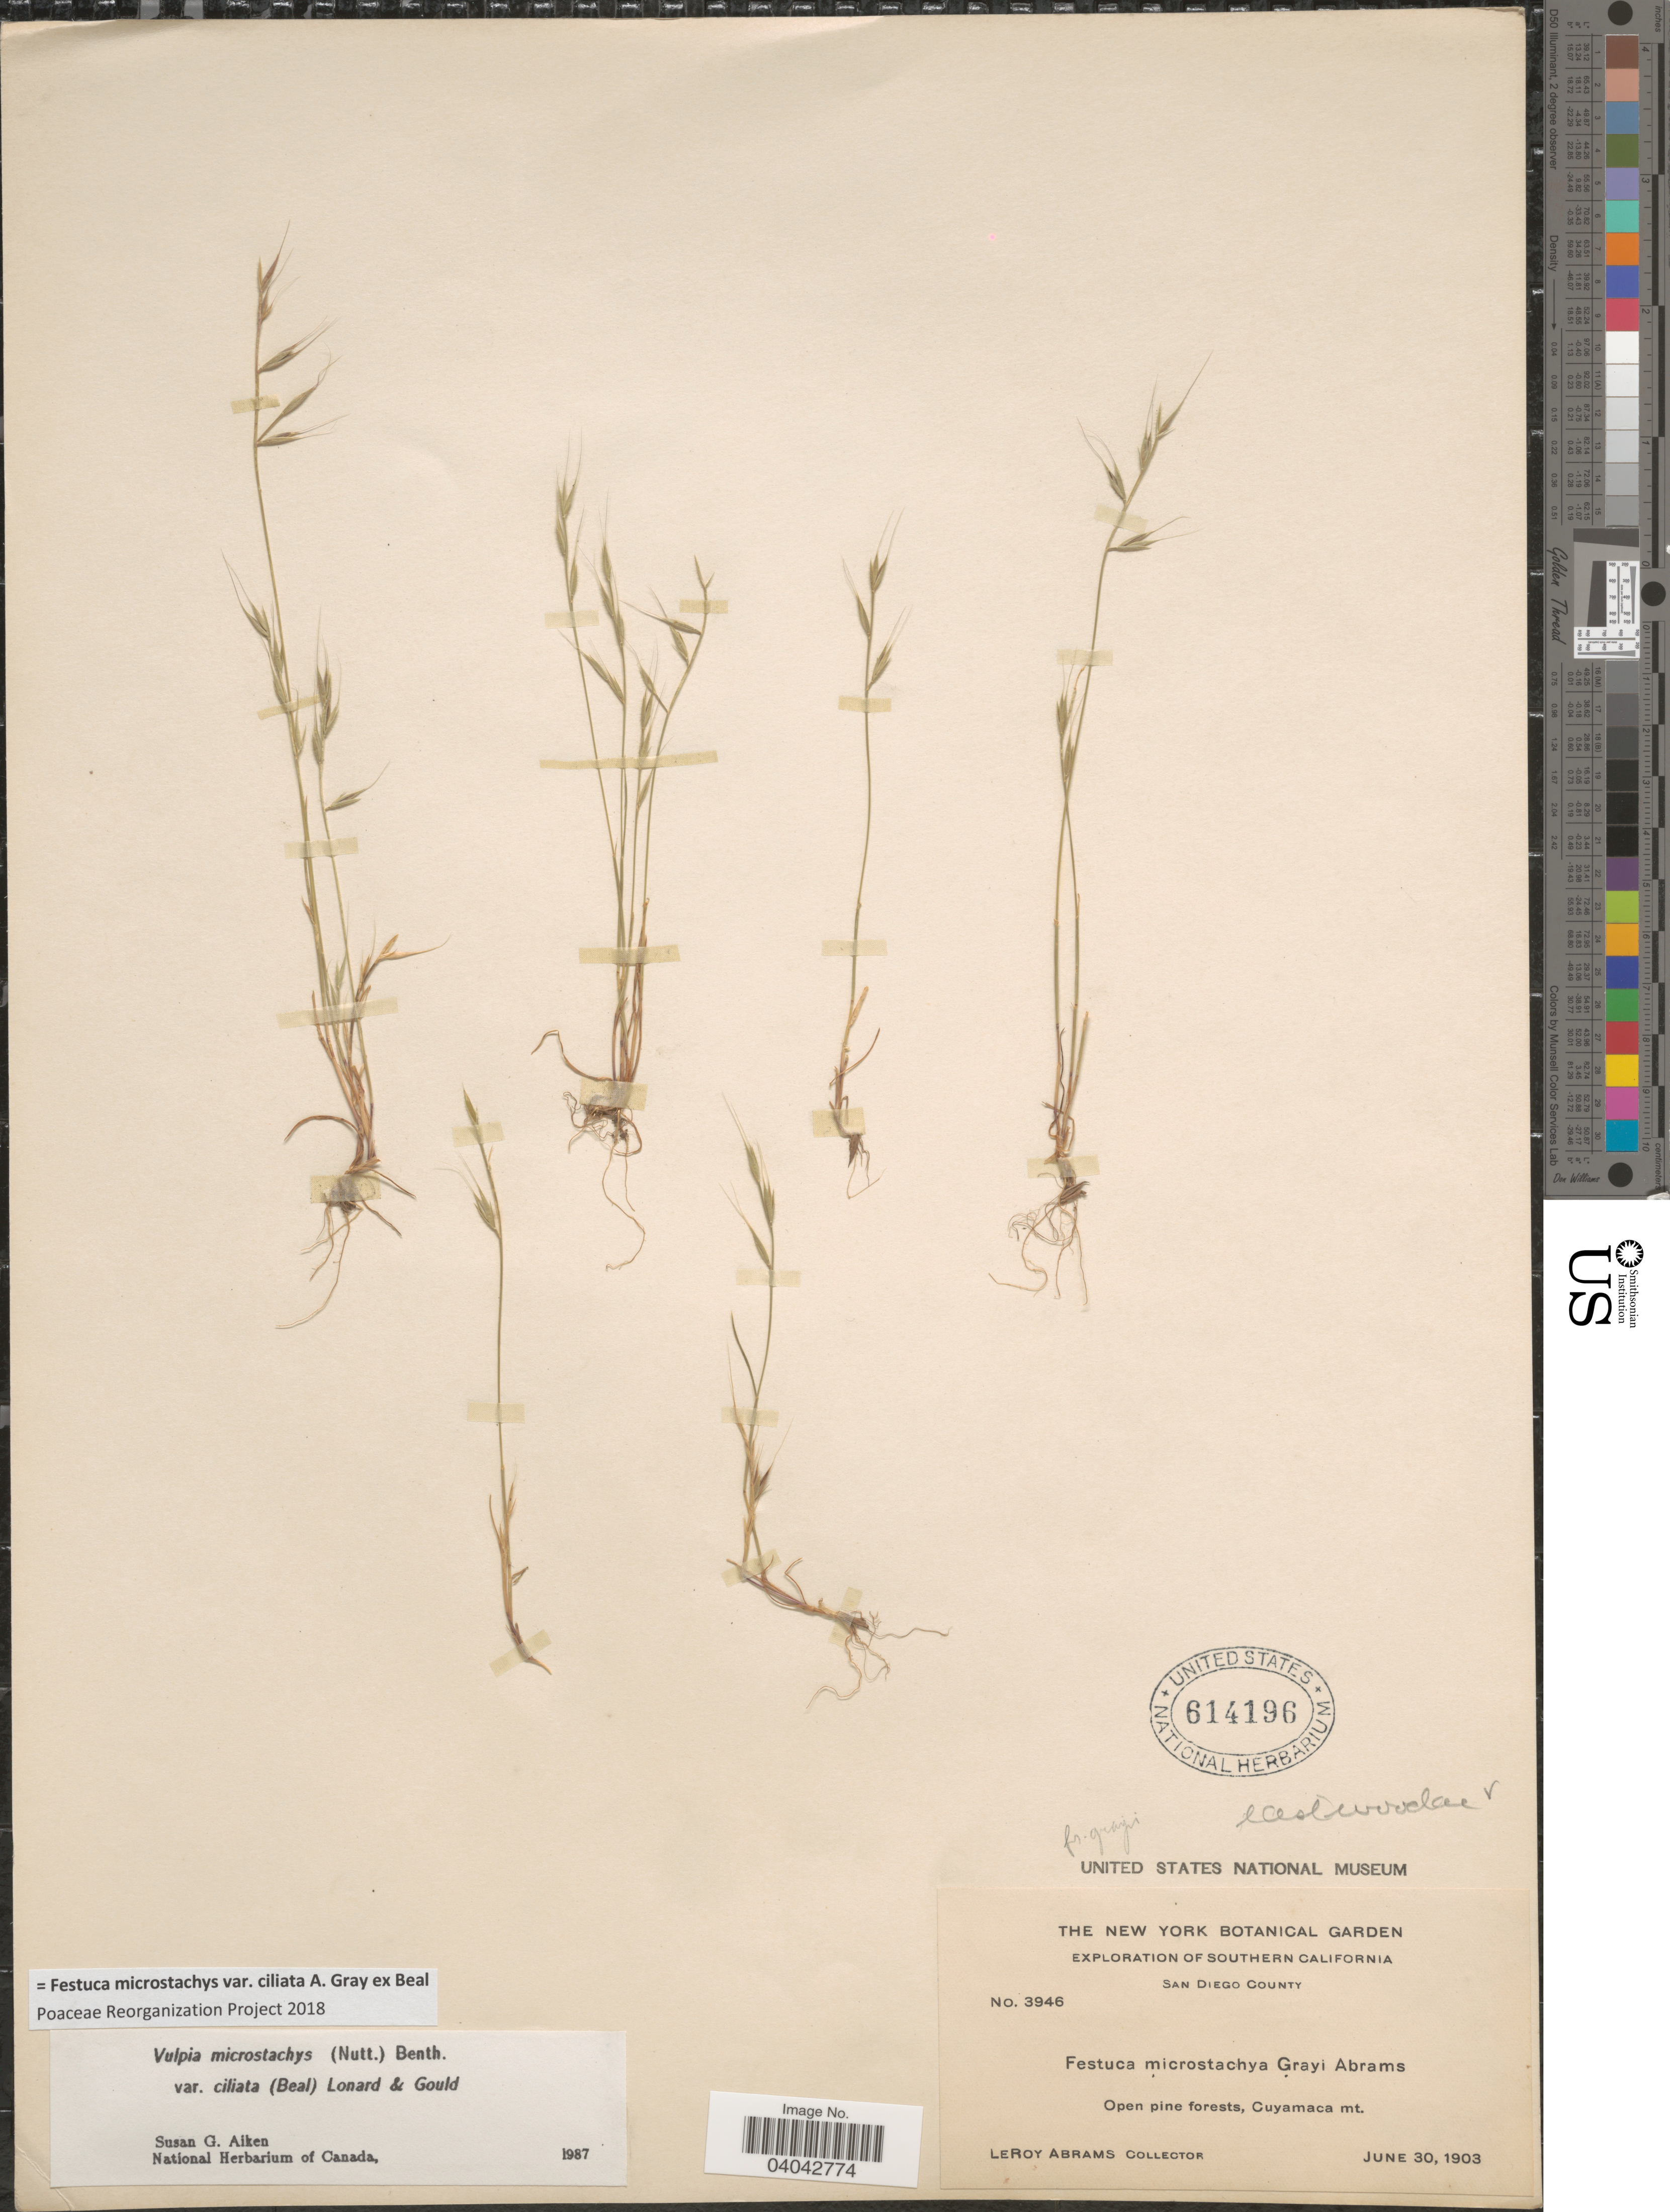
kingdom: Plantae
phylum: Tracheophyta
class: Liliopsida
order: Poales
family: Poaceae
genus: Festuca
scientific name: Festuca microstachys var. ciliata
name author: A. Gray ex W.J. Beal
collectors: L. Abrams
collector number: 3946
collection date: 1903-06-30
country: United States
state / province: California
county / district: San Diego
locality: Southern California. San Diego County. Open pine forests, Cuyamaca mt.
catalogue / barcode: US 614196